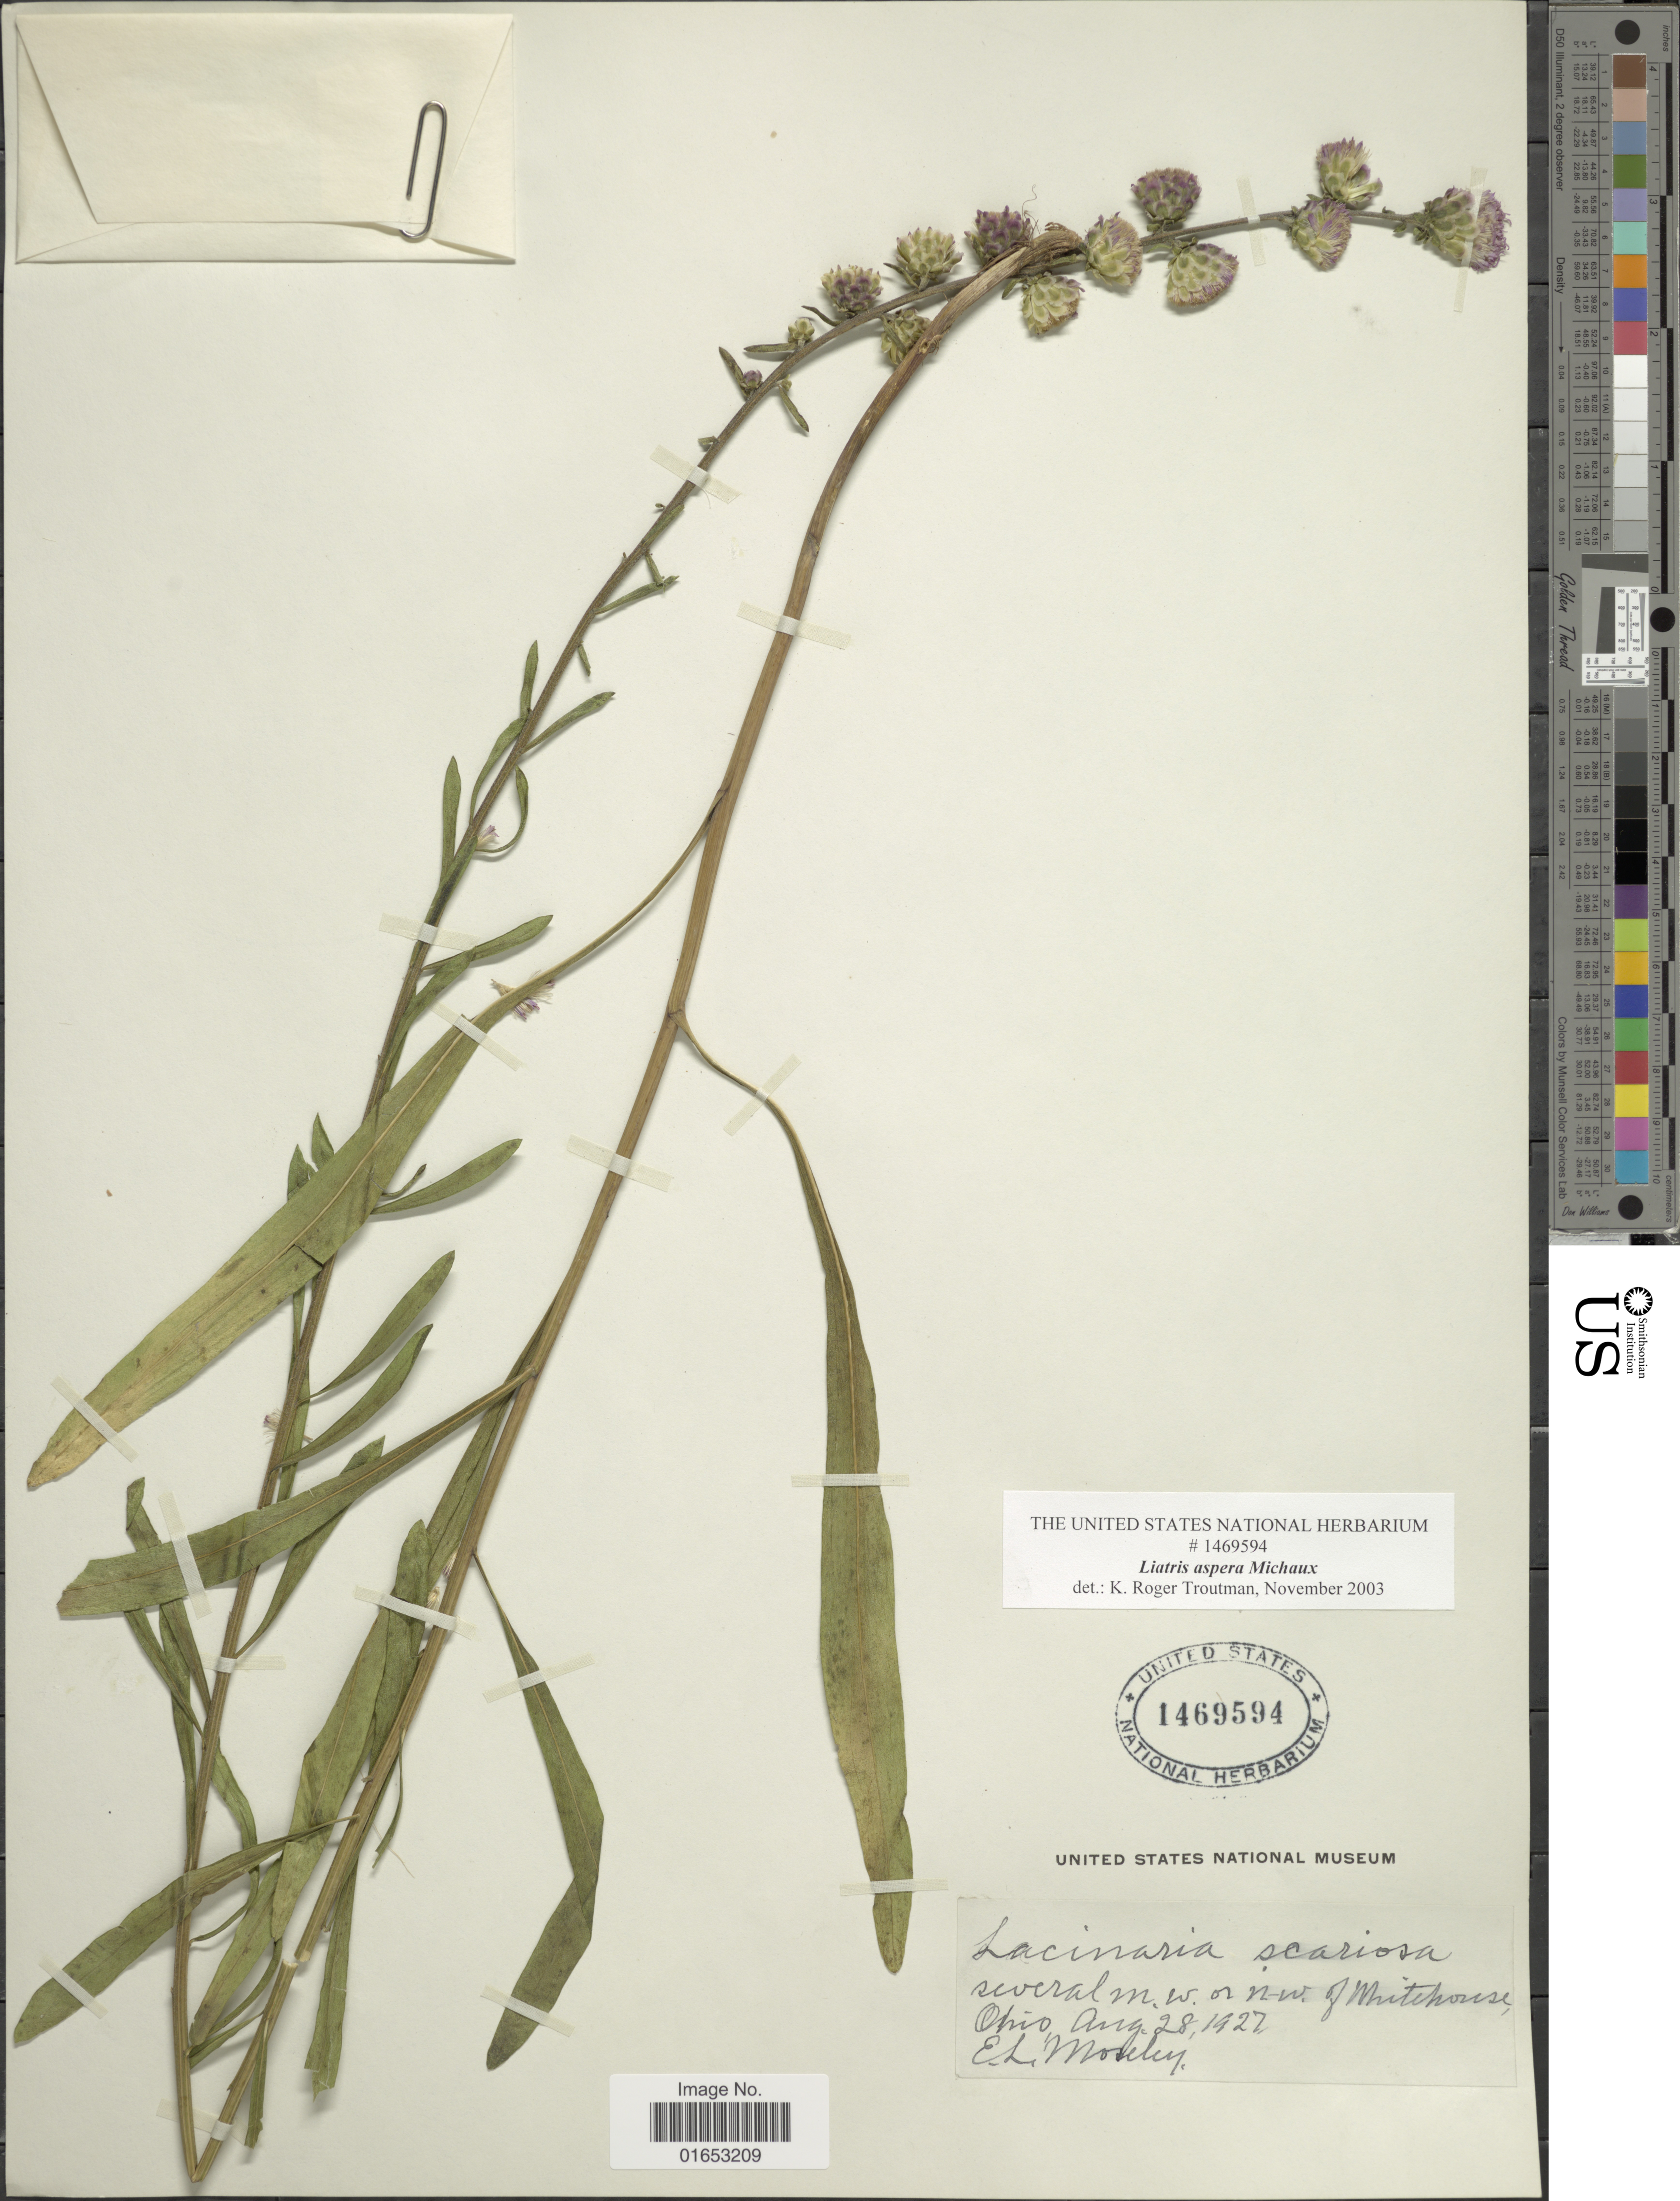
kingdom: Plantae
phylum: Tracheophyta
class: Magnoliopsida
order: Asterales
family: Asteraceae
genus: Liatris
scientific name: Liatris aspera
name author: Michx.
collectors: E. Moseleu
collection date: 1927-08-28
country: United States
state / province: Ohio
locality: Several m. ev or N-W. of Whitehouse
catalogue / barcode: US 1469594